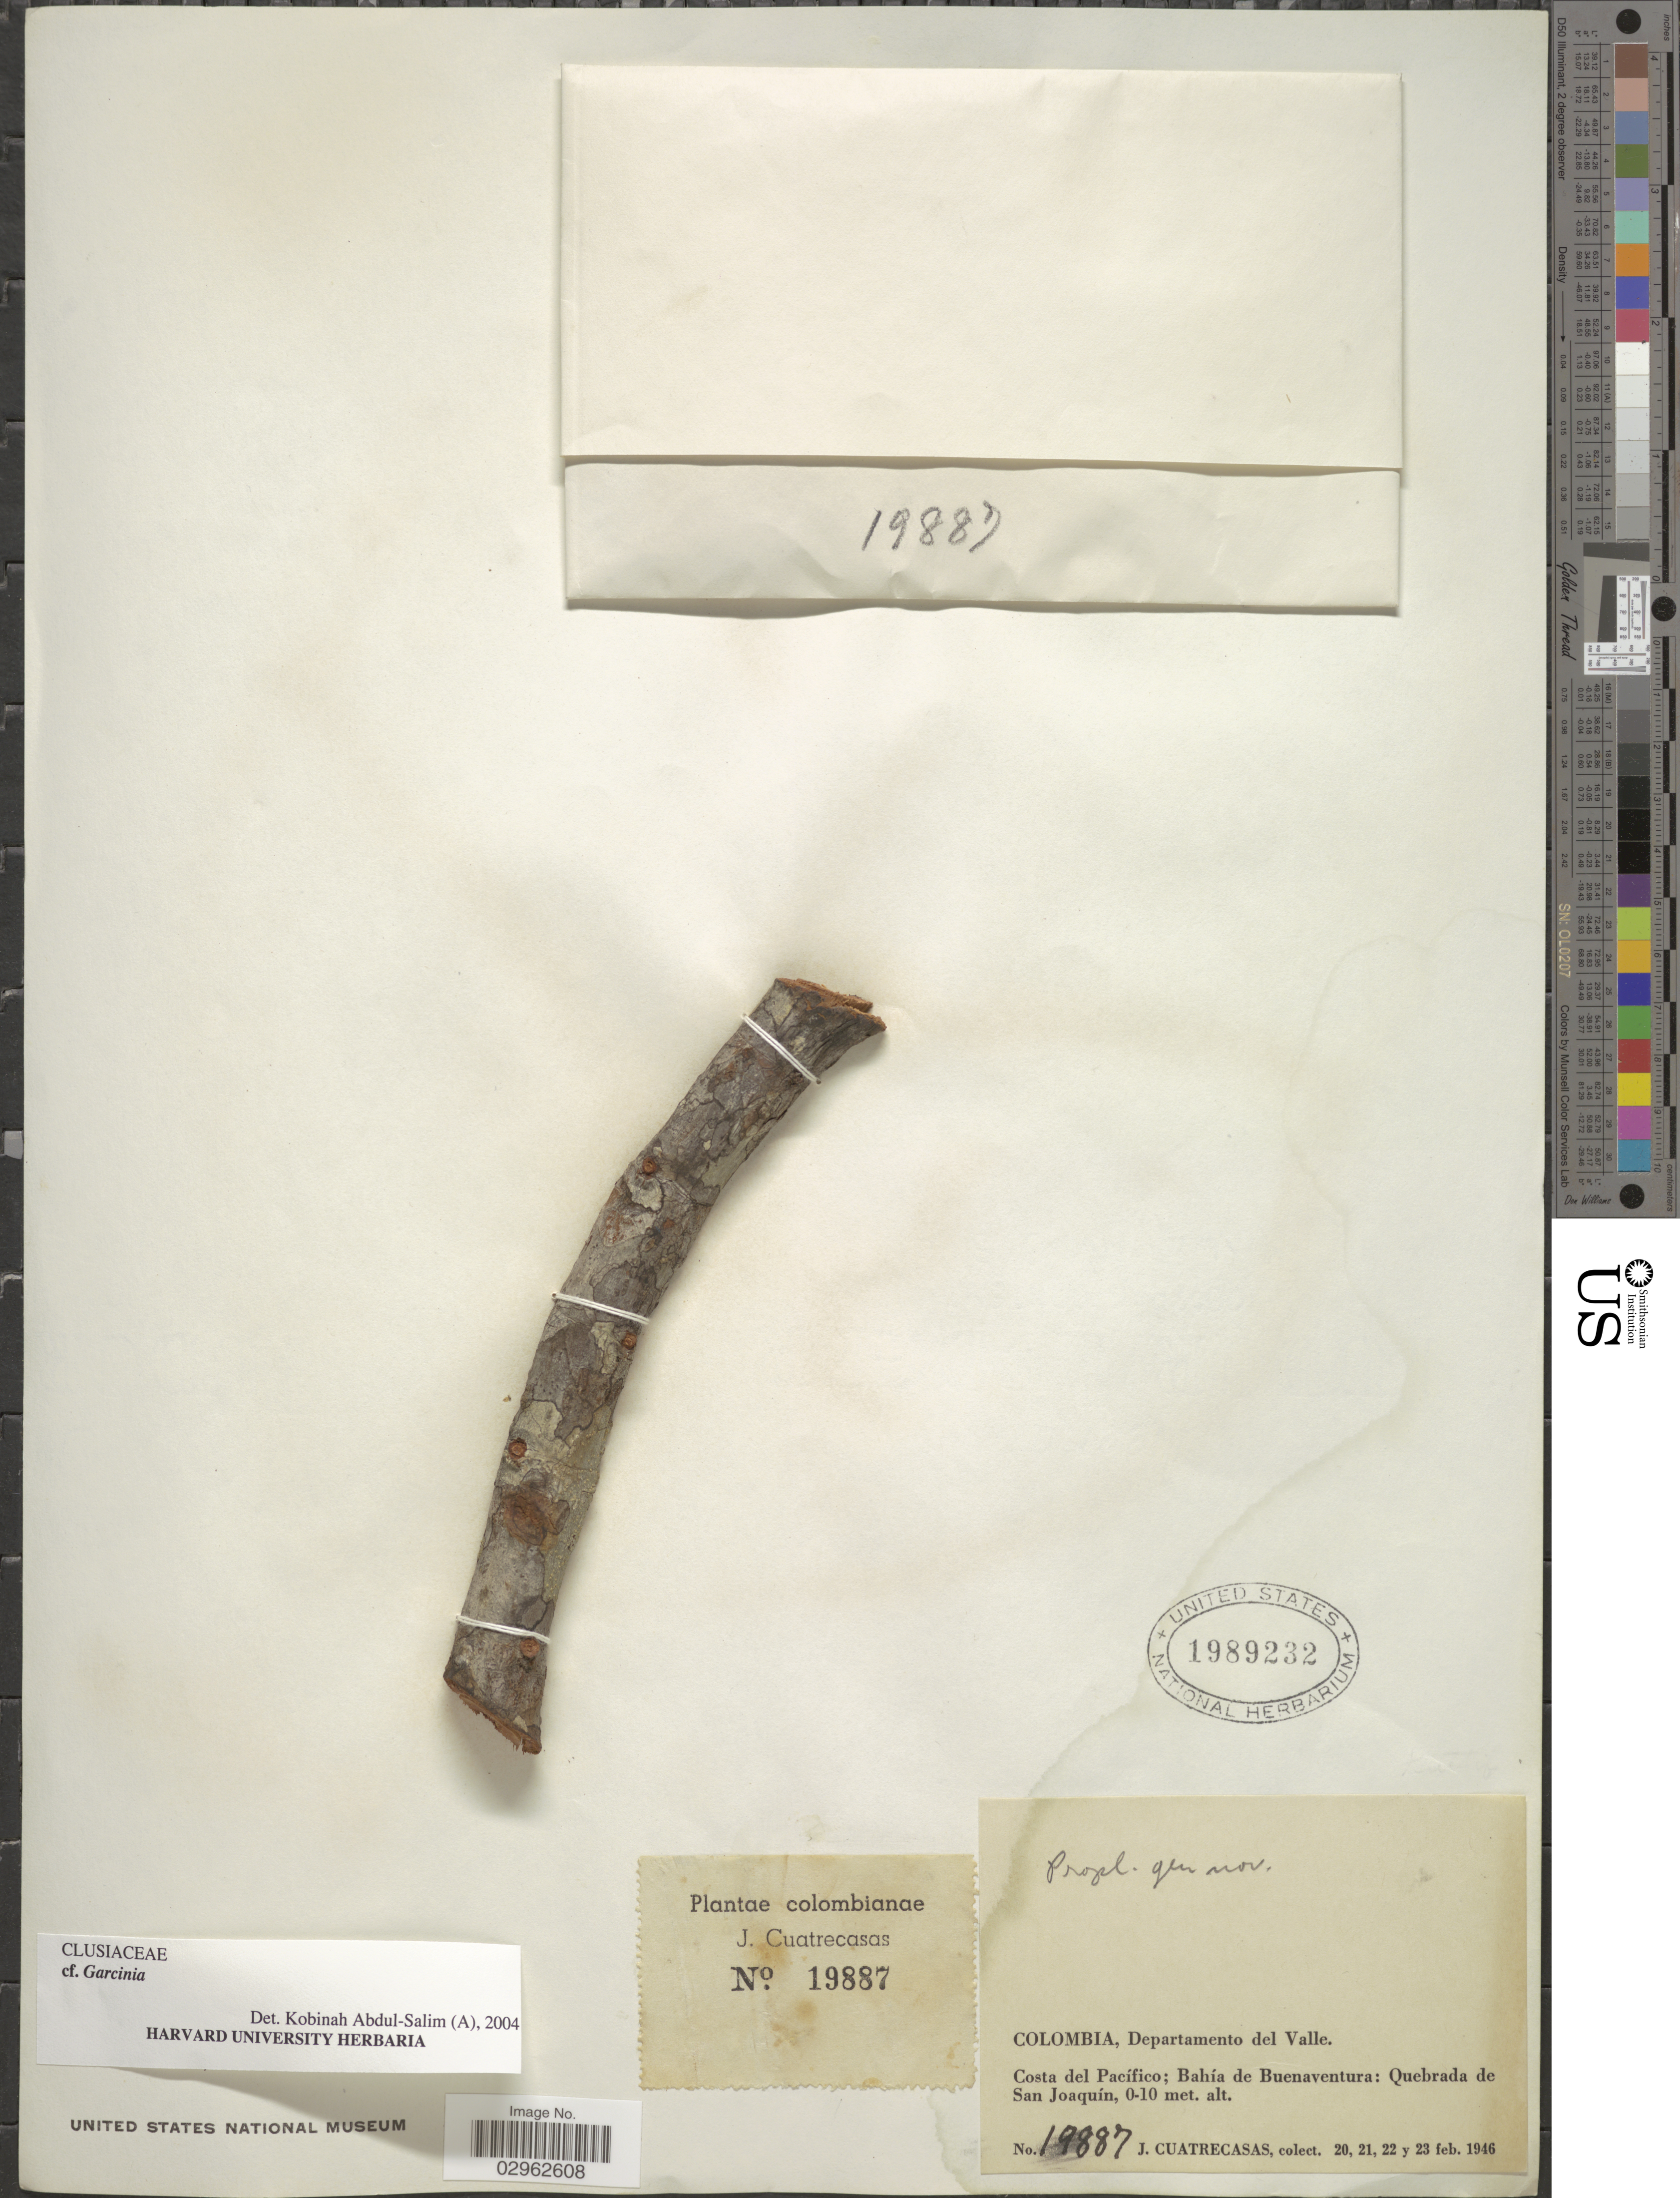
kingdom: Plantae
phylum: Tracheophyta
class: Magnoliopsida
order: Malpighiales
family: Clusiaceae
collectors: J. Cuatrecasas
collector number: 19887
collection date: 1946-02-20/1946-02-23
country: Colombia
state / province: Valle del Cauca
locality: Departamento del Valle, Costa del Pacífico; Bahia de Buenaventura: Quebrada de San Joaquín.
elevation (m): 0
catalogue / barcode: US 1989232